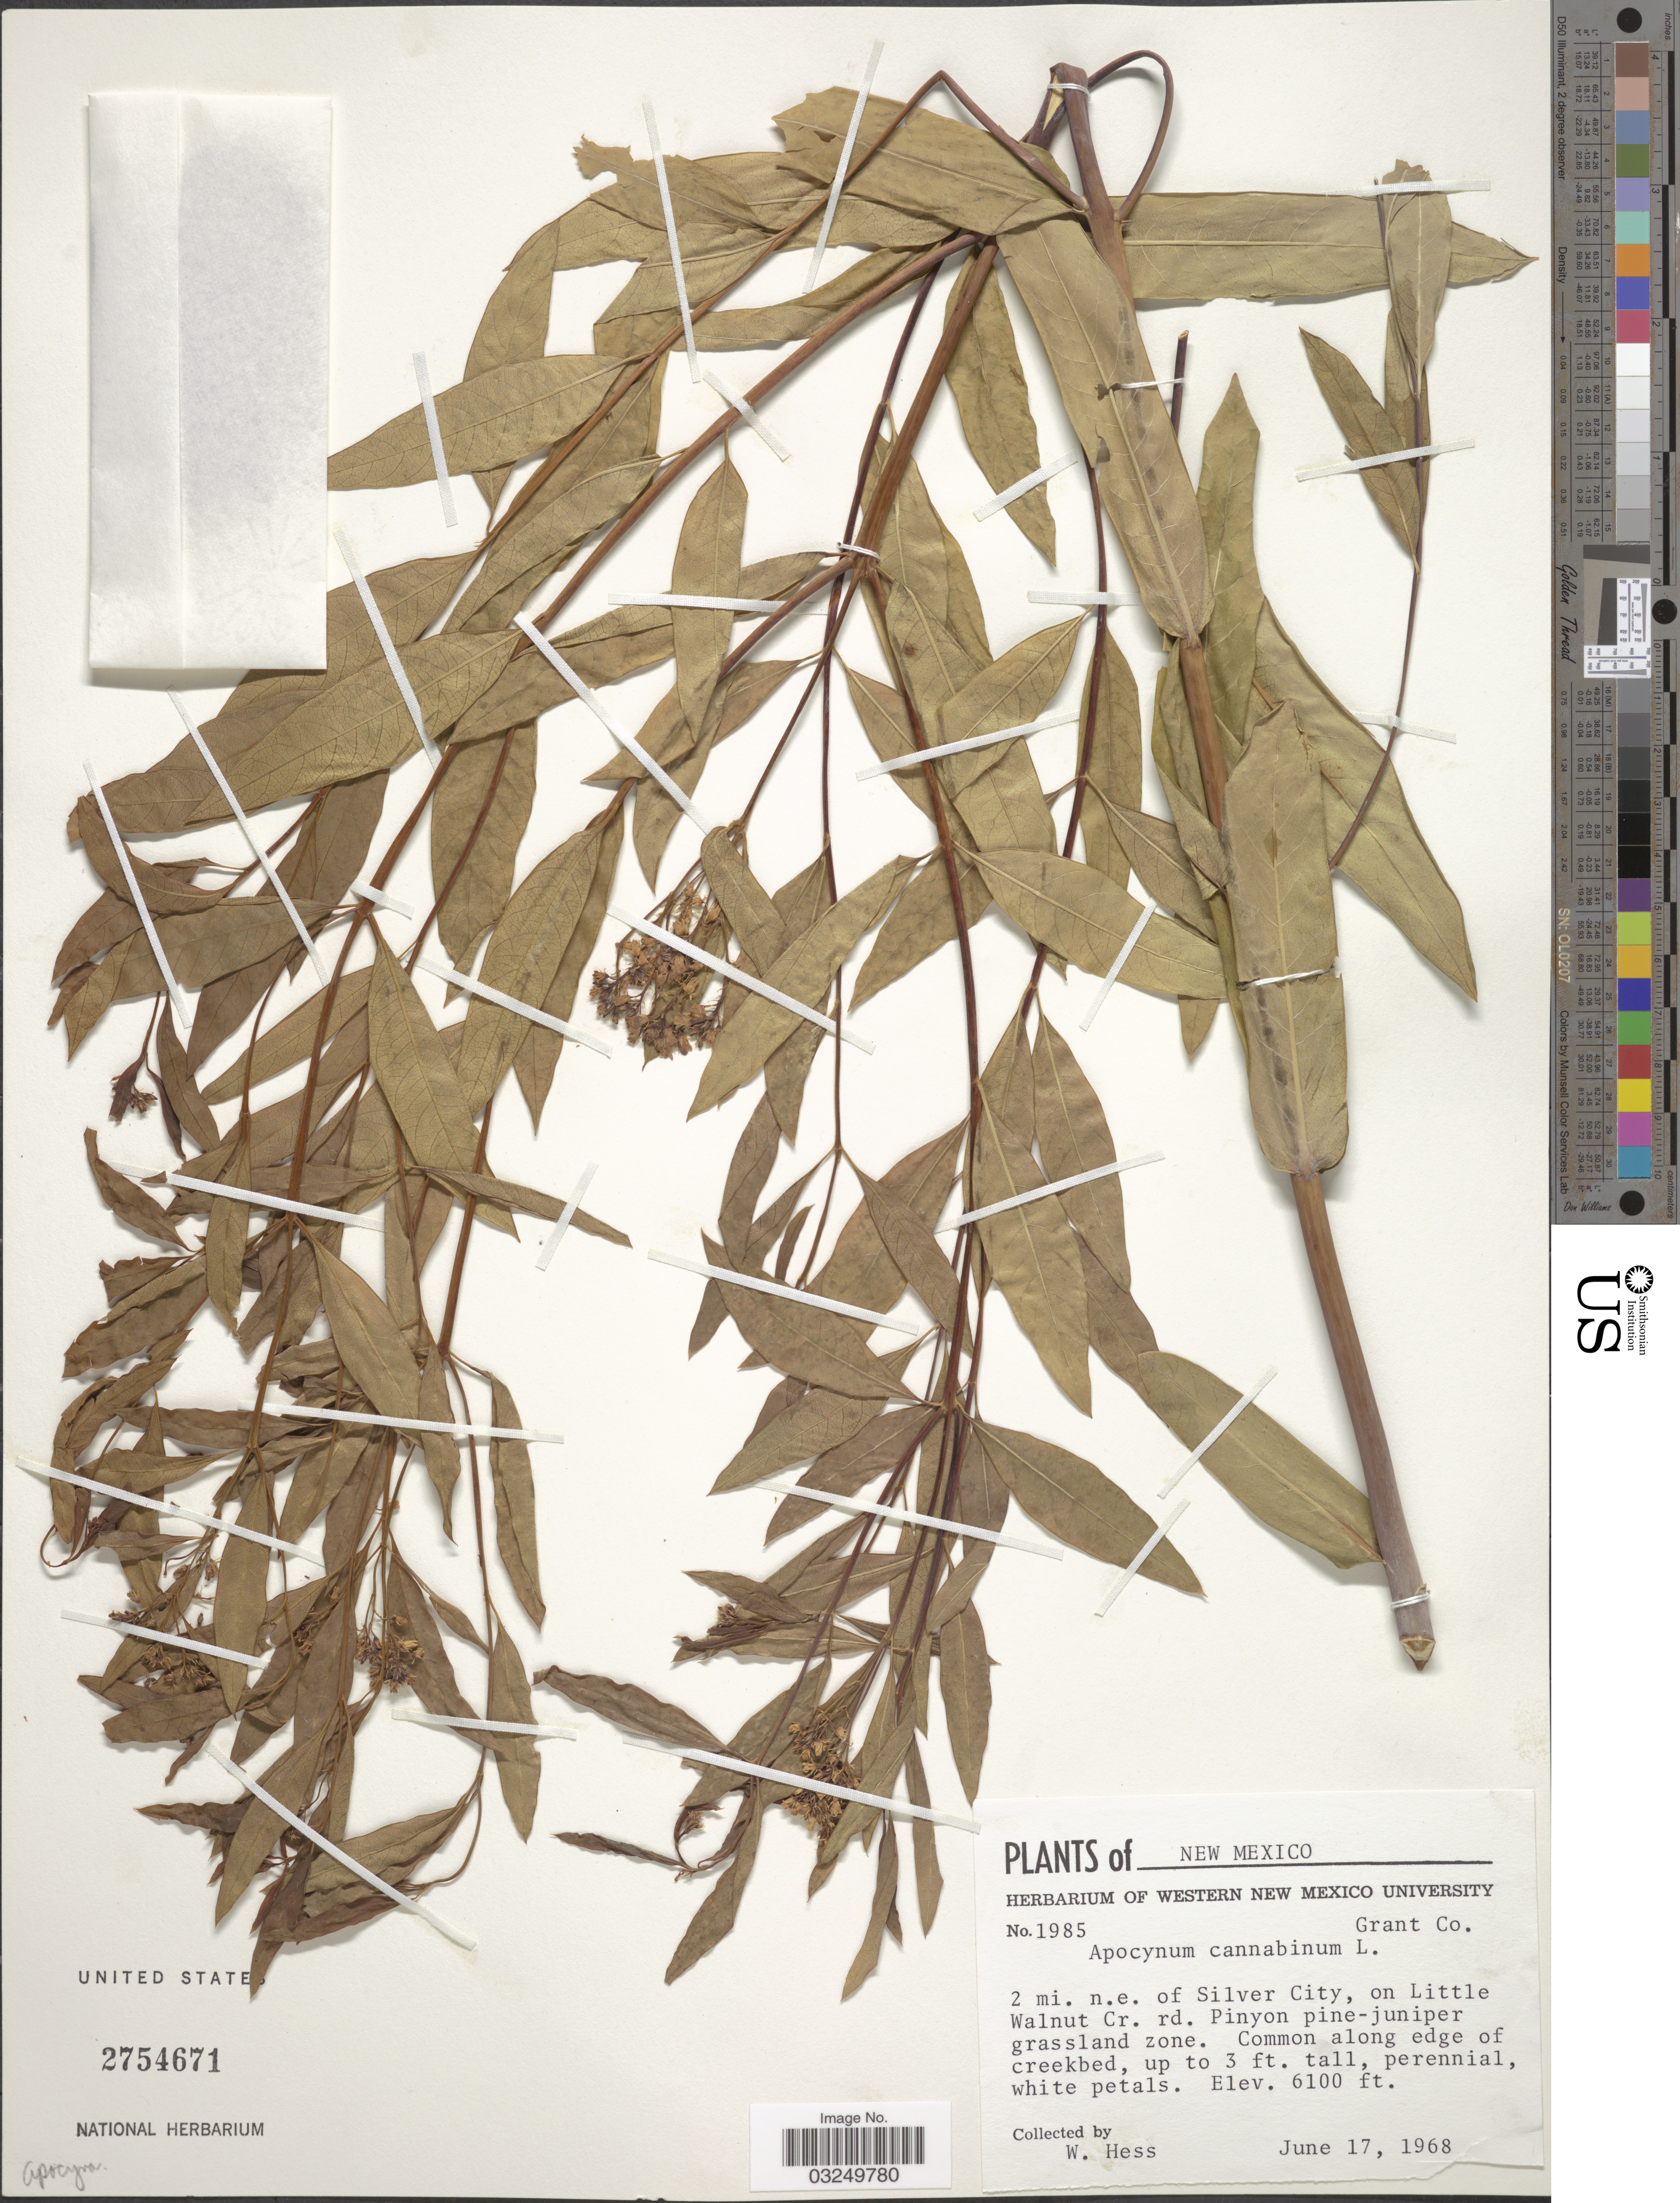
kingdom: Plantae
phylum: Tracheophyta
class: Magnoliopsida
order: Gentianales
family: Apocynaceae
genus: Apocynum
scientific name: Apocynum cannabinum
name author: L.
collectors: W. Hess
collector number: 1985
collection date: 1968-06-17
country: United States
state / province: New Mexico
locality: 2 mi. n.e. of Silver City, on Little Walnut Cr. rd. Grant Co.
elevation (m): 1859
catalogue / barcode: US 2754671